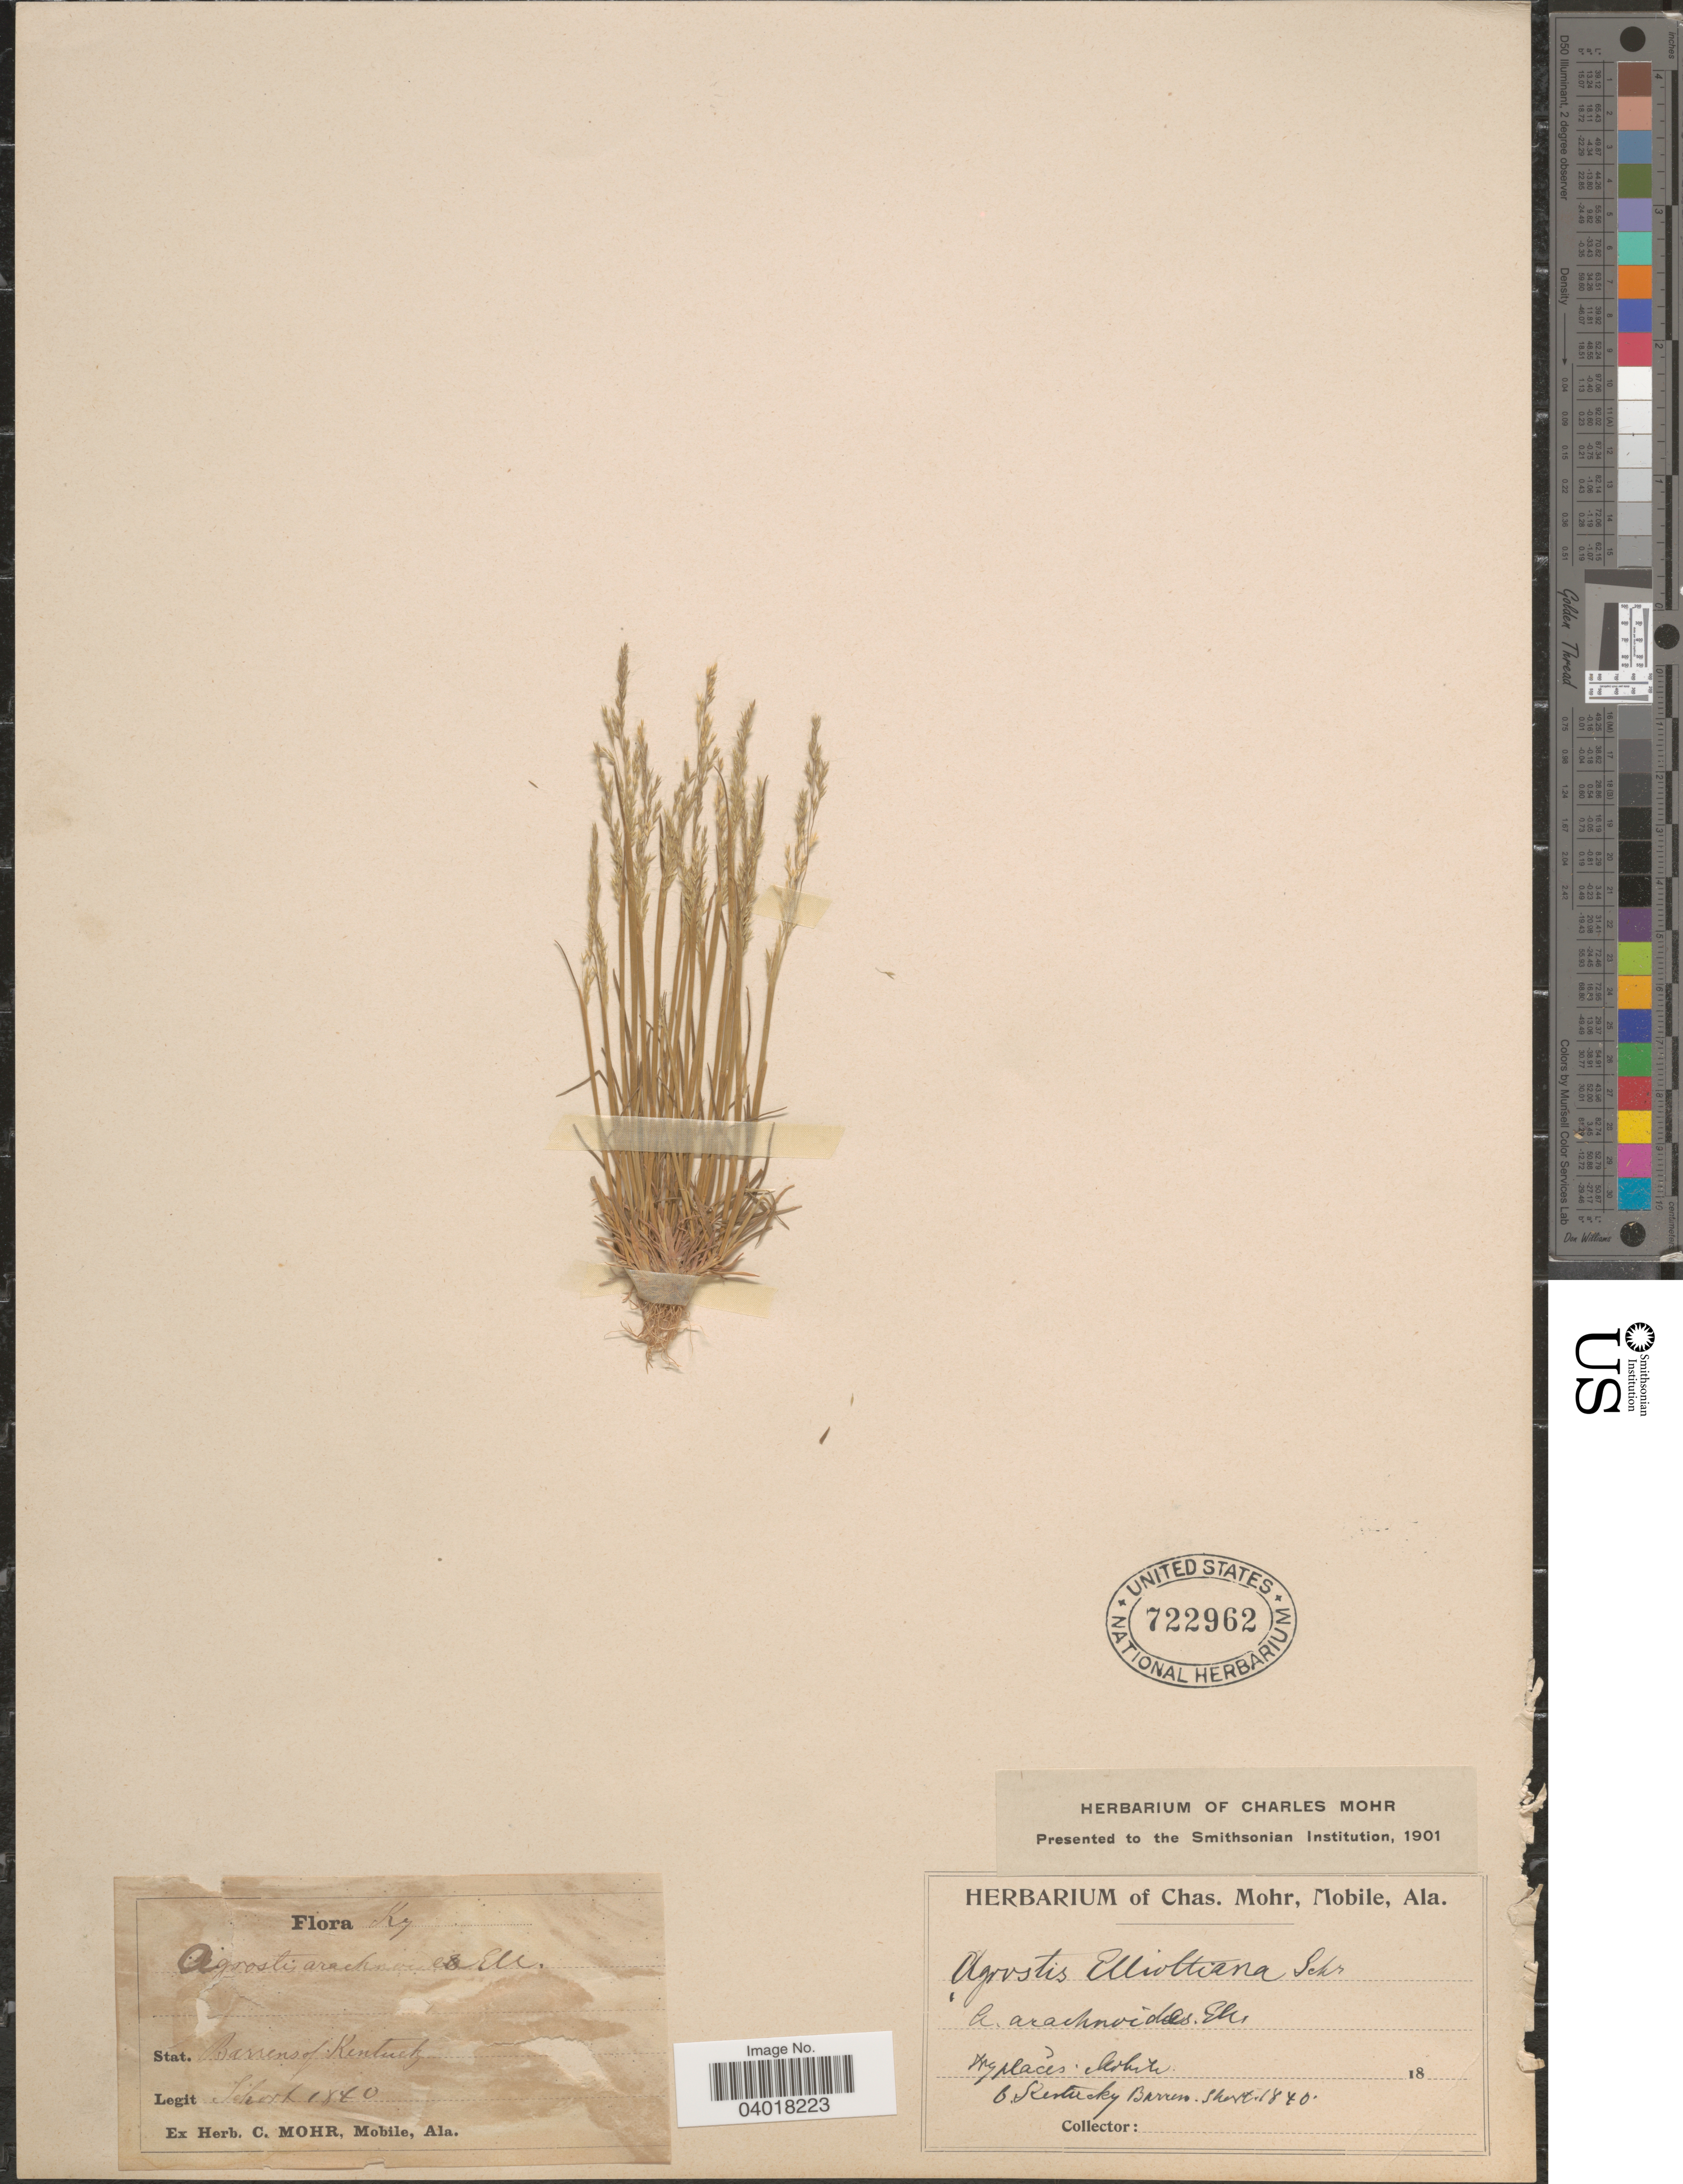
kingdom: Plantae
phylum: Tracheophyta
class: Liliopsida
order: Poales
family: Poaceae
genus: Agrostis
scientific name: Agrostis elliottiana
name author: Schult.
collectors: Short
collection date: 1840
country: United States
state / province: Kentucky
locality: Kentucky Barrens.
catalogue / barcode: US 722962